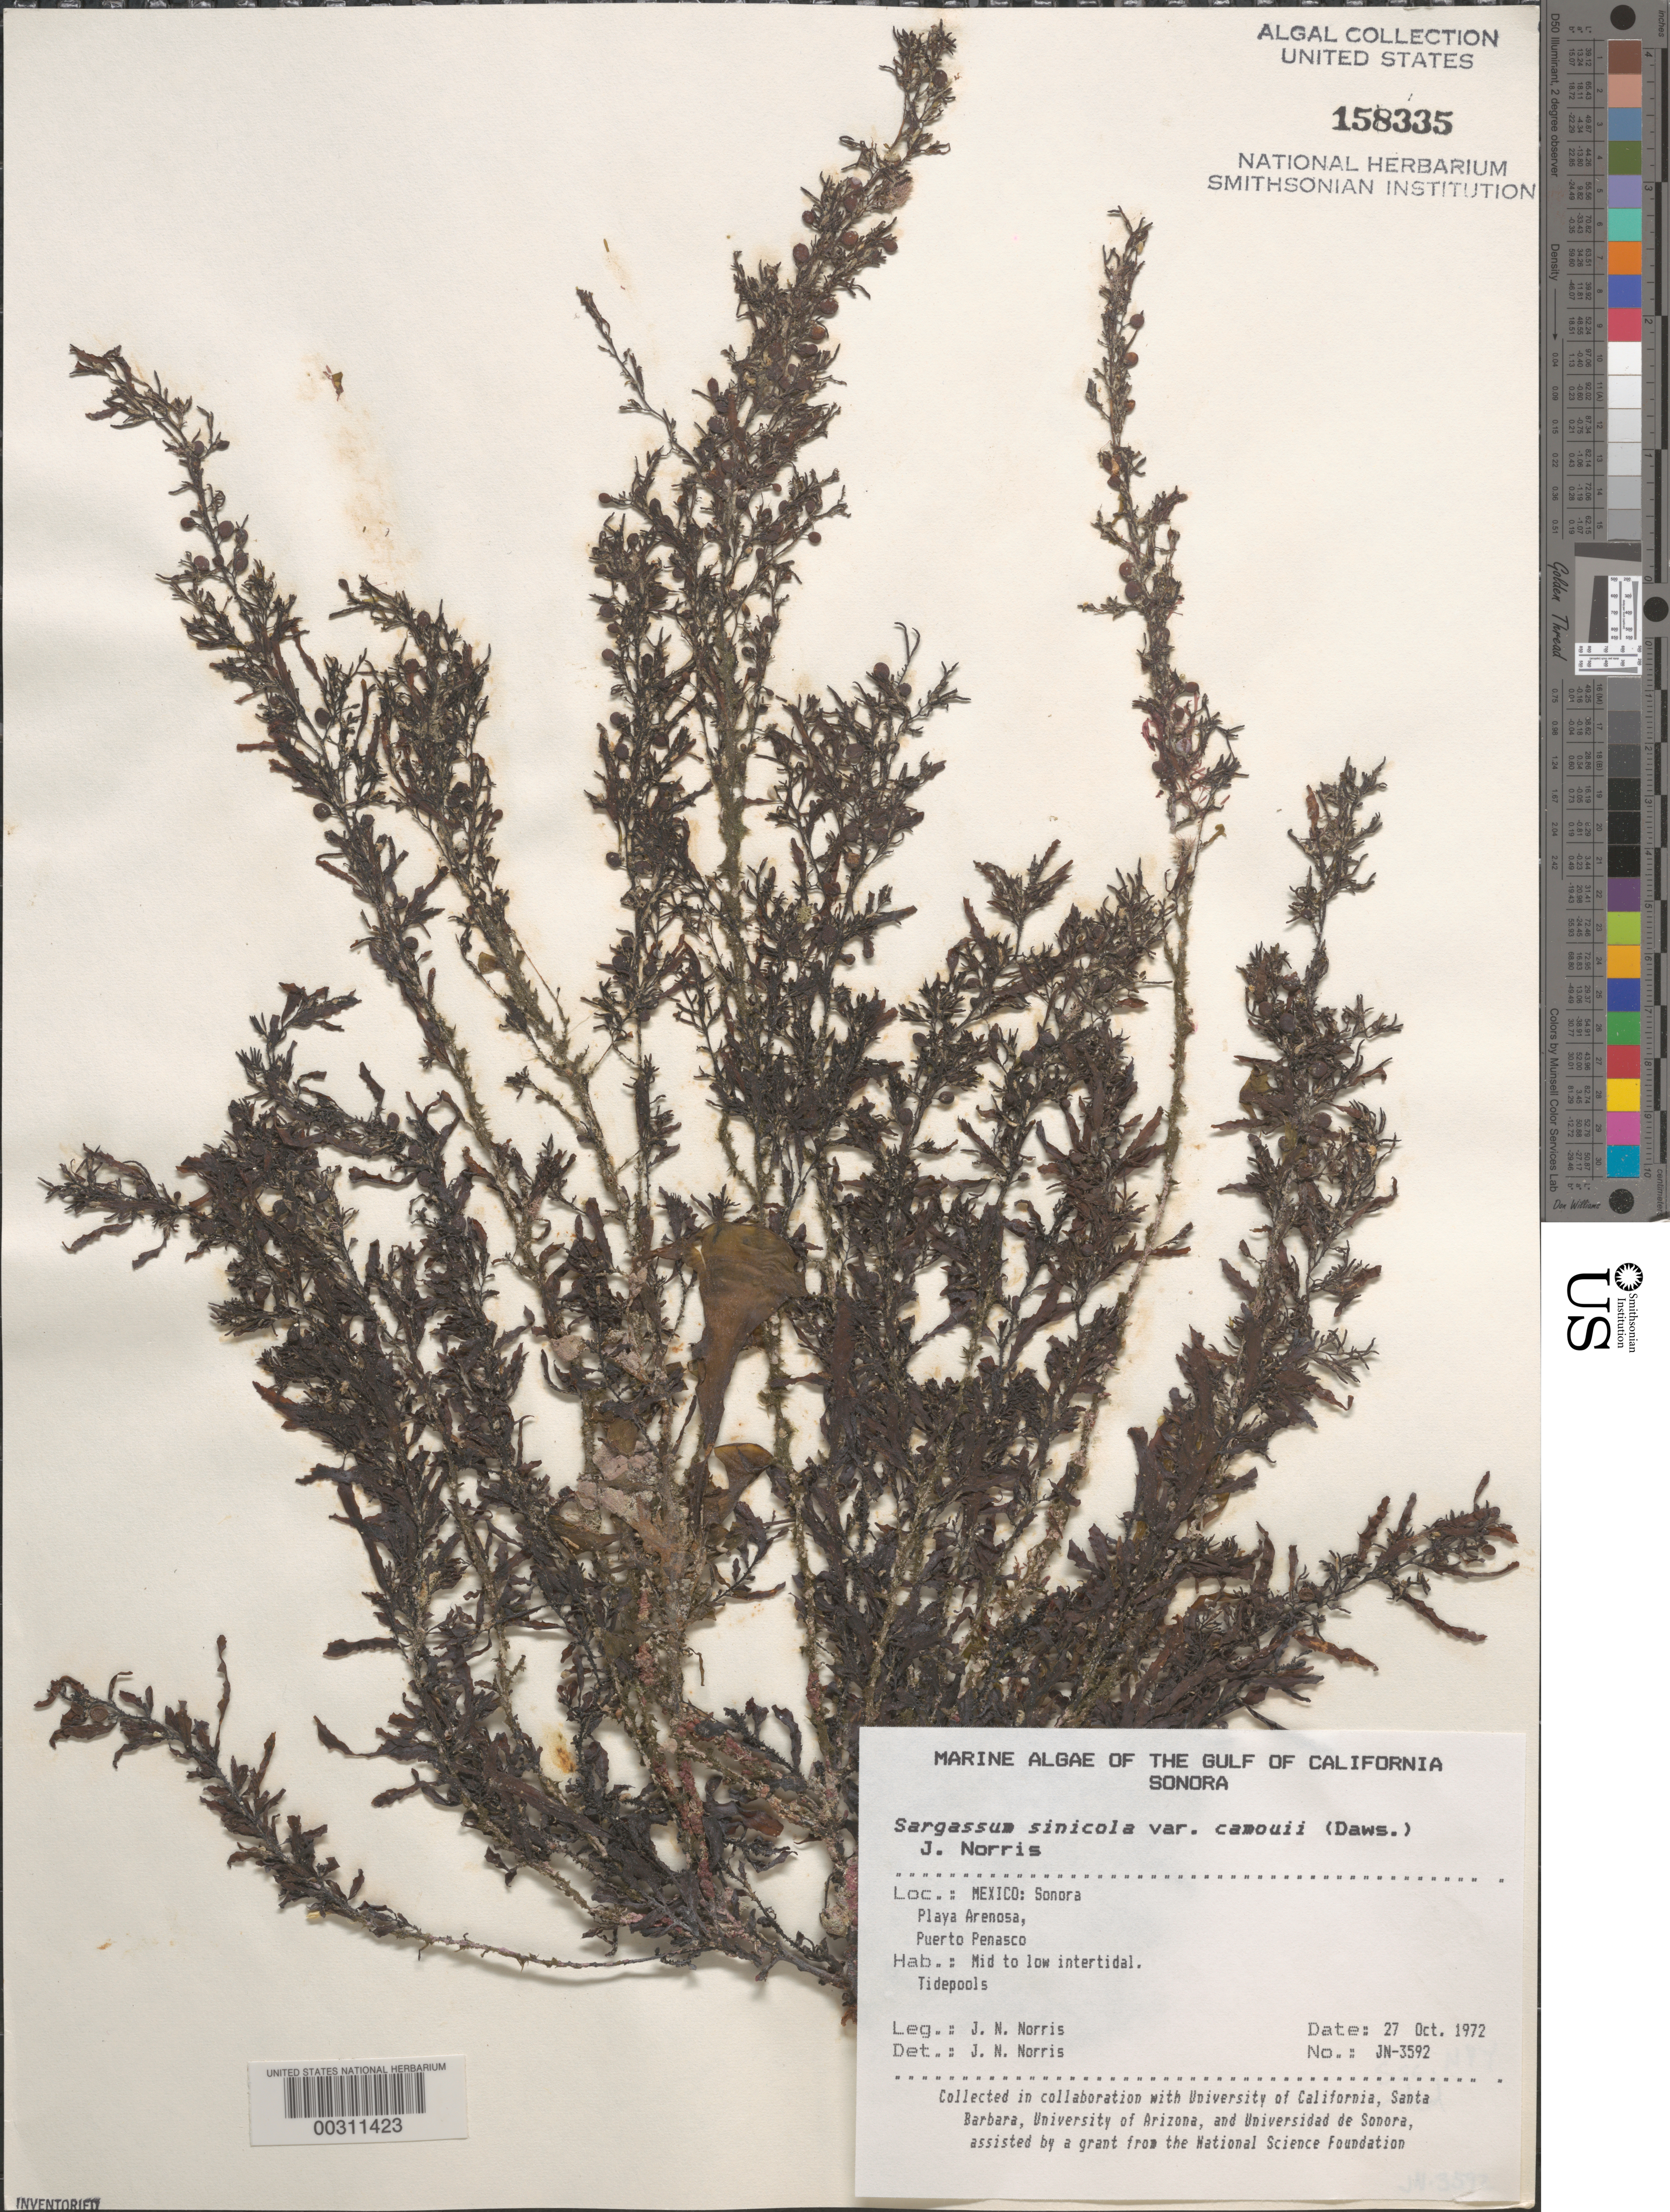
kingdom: Chromista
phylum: Ochrophyta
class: Phaeophyceae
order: Fucales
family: Sargassaceae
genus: Sargassum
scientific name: Sargassum sinicola var. camouii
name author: (E.Y. Dawson) J.N. Norris & Yensen in McCourt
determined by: Norris, James N.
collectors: J. N. Norris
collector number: JN-3592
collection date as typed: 27 Oct 1972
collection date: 1972-10-27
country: Mexico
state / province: Sonora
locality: Playa arenosa, puerto penasco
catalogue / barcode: US 158335